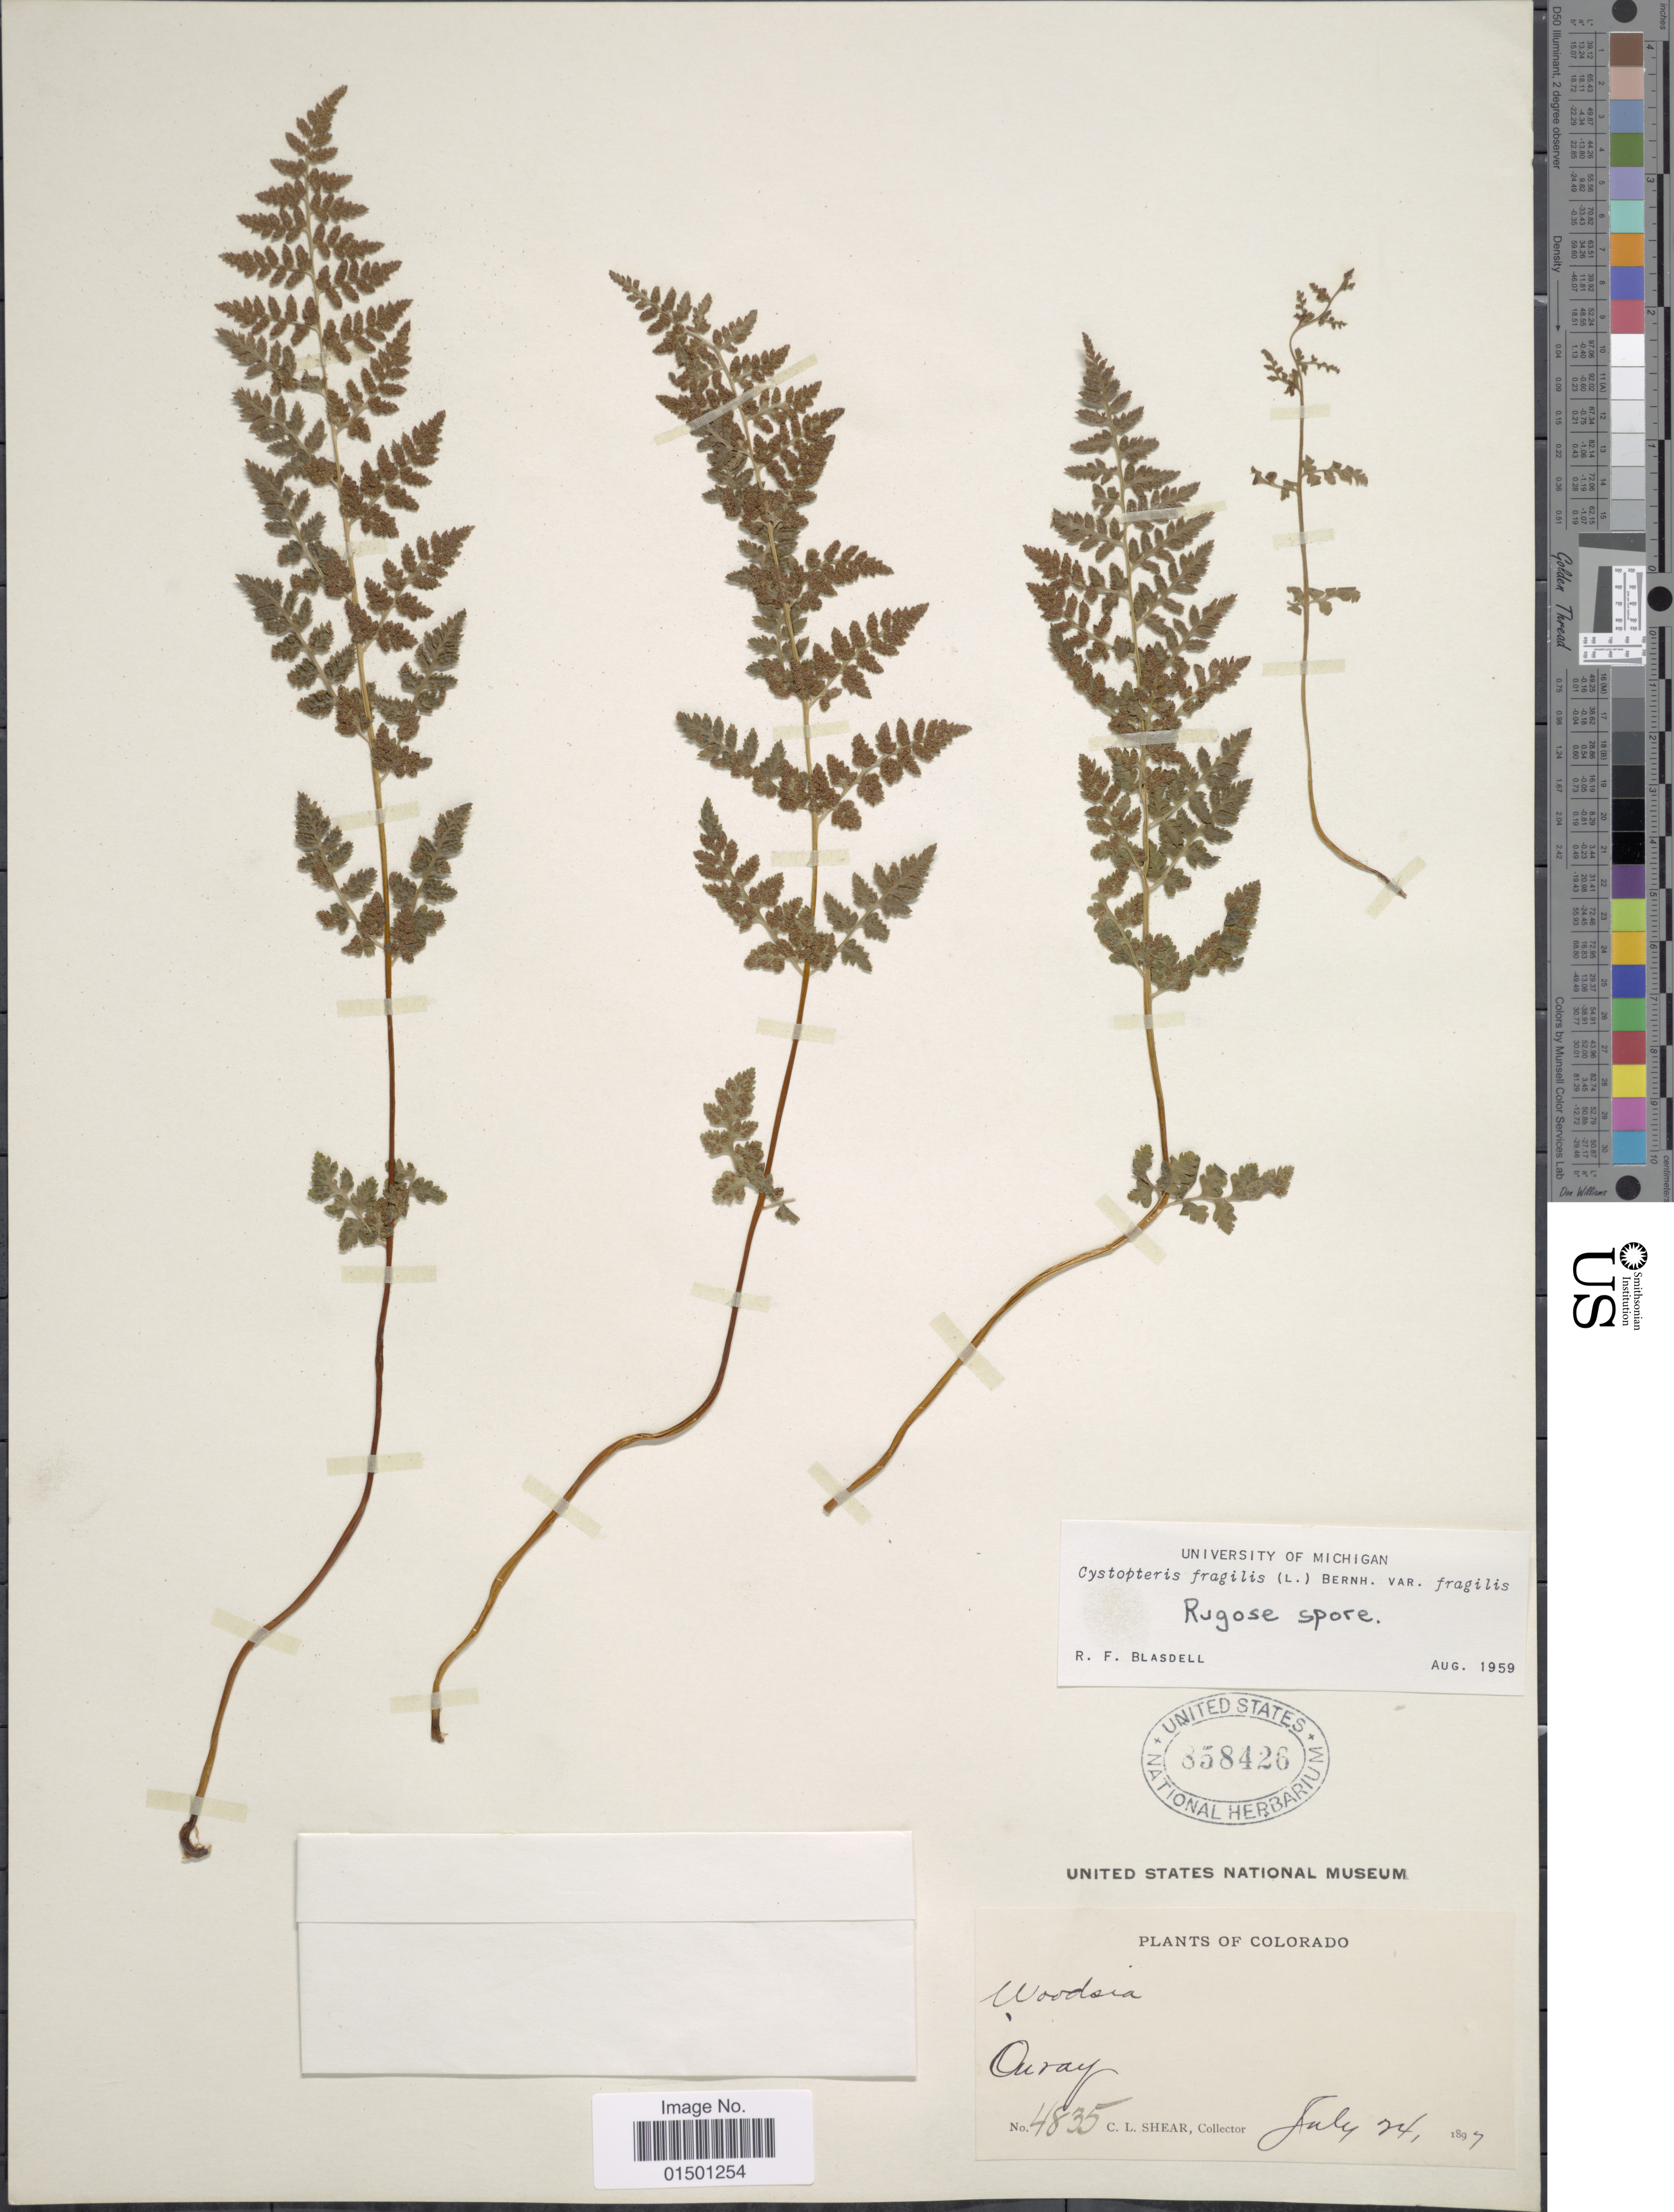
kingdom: Plantae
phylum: Tracheophyta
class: Polypodiopsida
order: Polypodiales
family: Cystopteridaceae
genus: Cystopteris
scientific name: Cystopteris fragilis var. dickieana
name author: B. Boivin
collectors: C. L. Shear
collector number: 4835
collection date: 1897-07-24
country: United States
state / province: Colorado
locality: Ouray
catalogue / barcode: US 858426